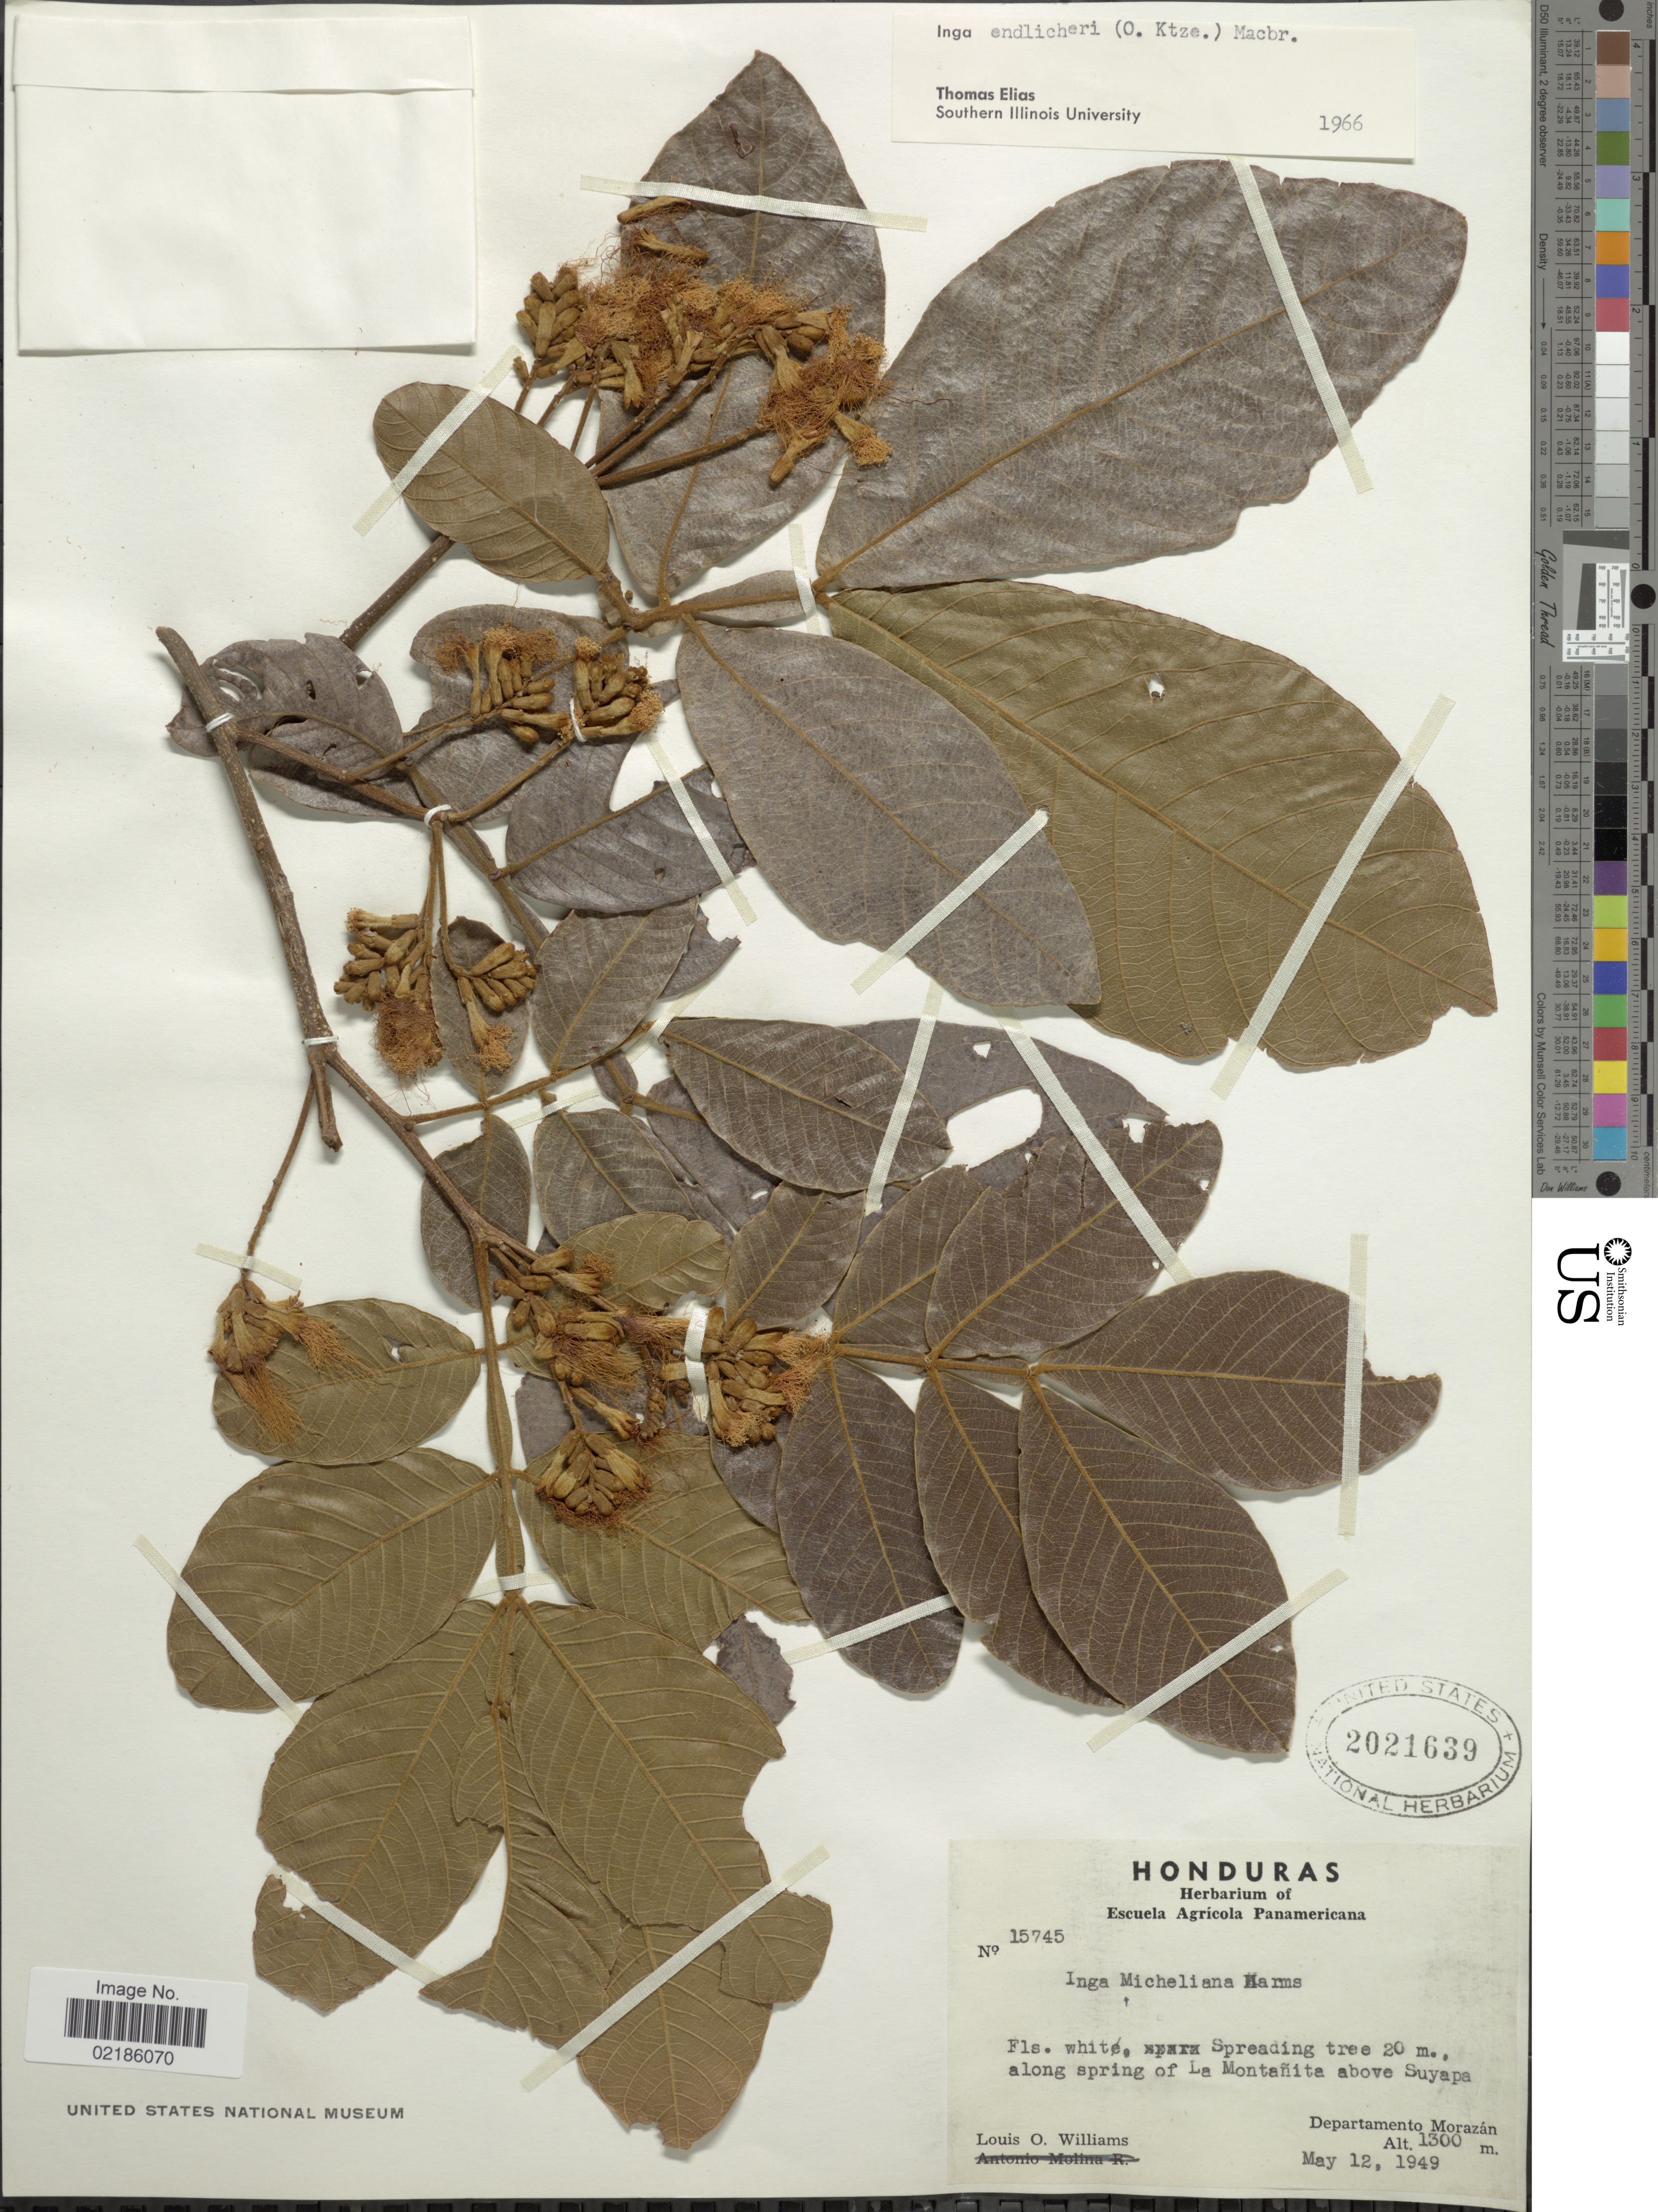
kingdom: Plantae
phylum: Tracheophyta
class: Magnoliopsida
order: Fabales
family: Fabaceae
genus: Inga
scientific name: Inga endlicheri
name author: (Kuntze) J.F. Macbr.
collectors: L. O. Williams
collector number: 15745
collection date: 1949-05-12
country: Honduras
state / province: Fco. Morazán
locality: Along spring of La Montanita above Suyapa, Departamento Morazan.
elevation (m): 1300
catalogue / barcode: US 2021639